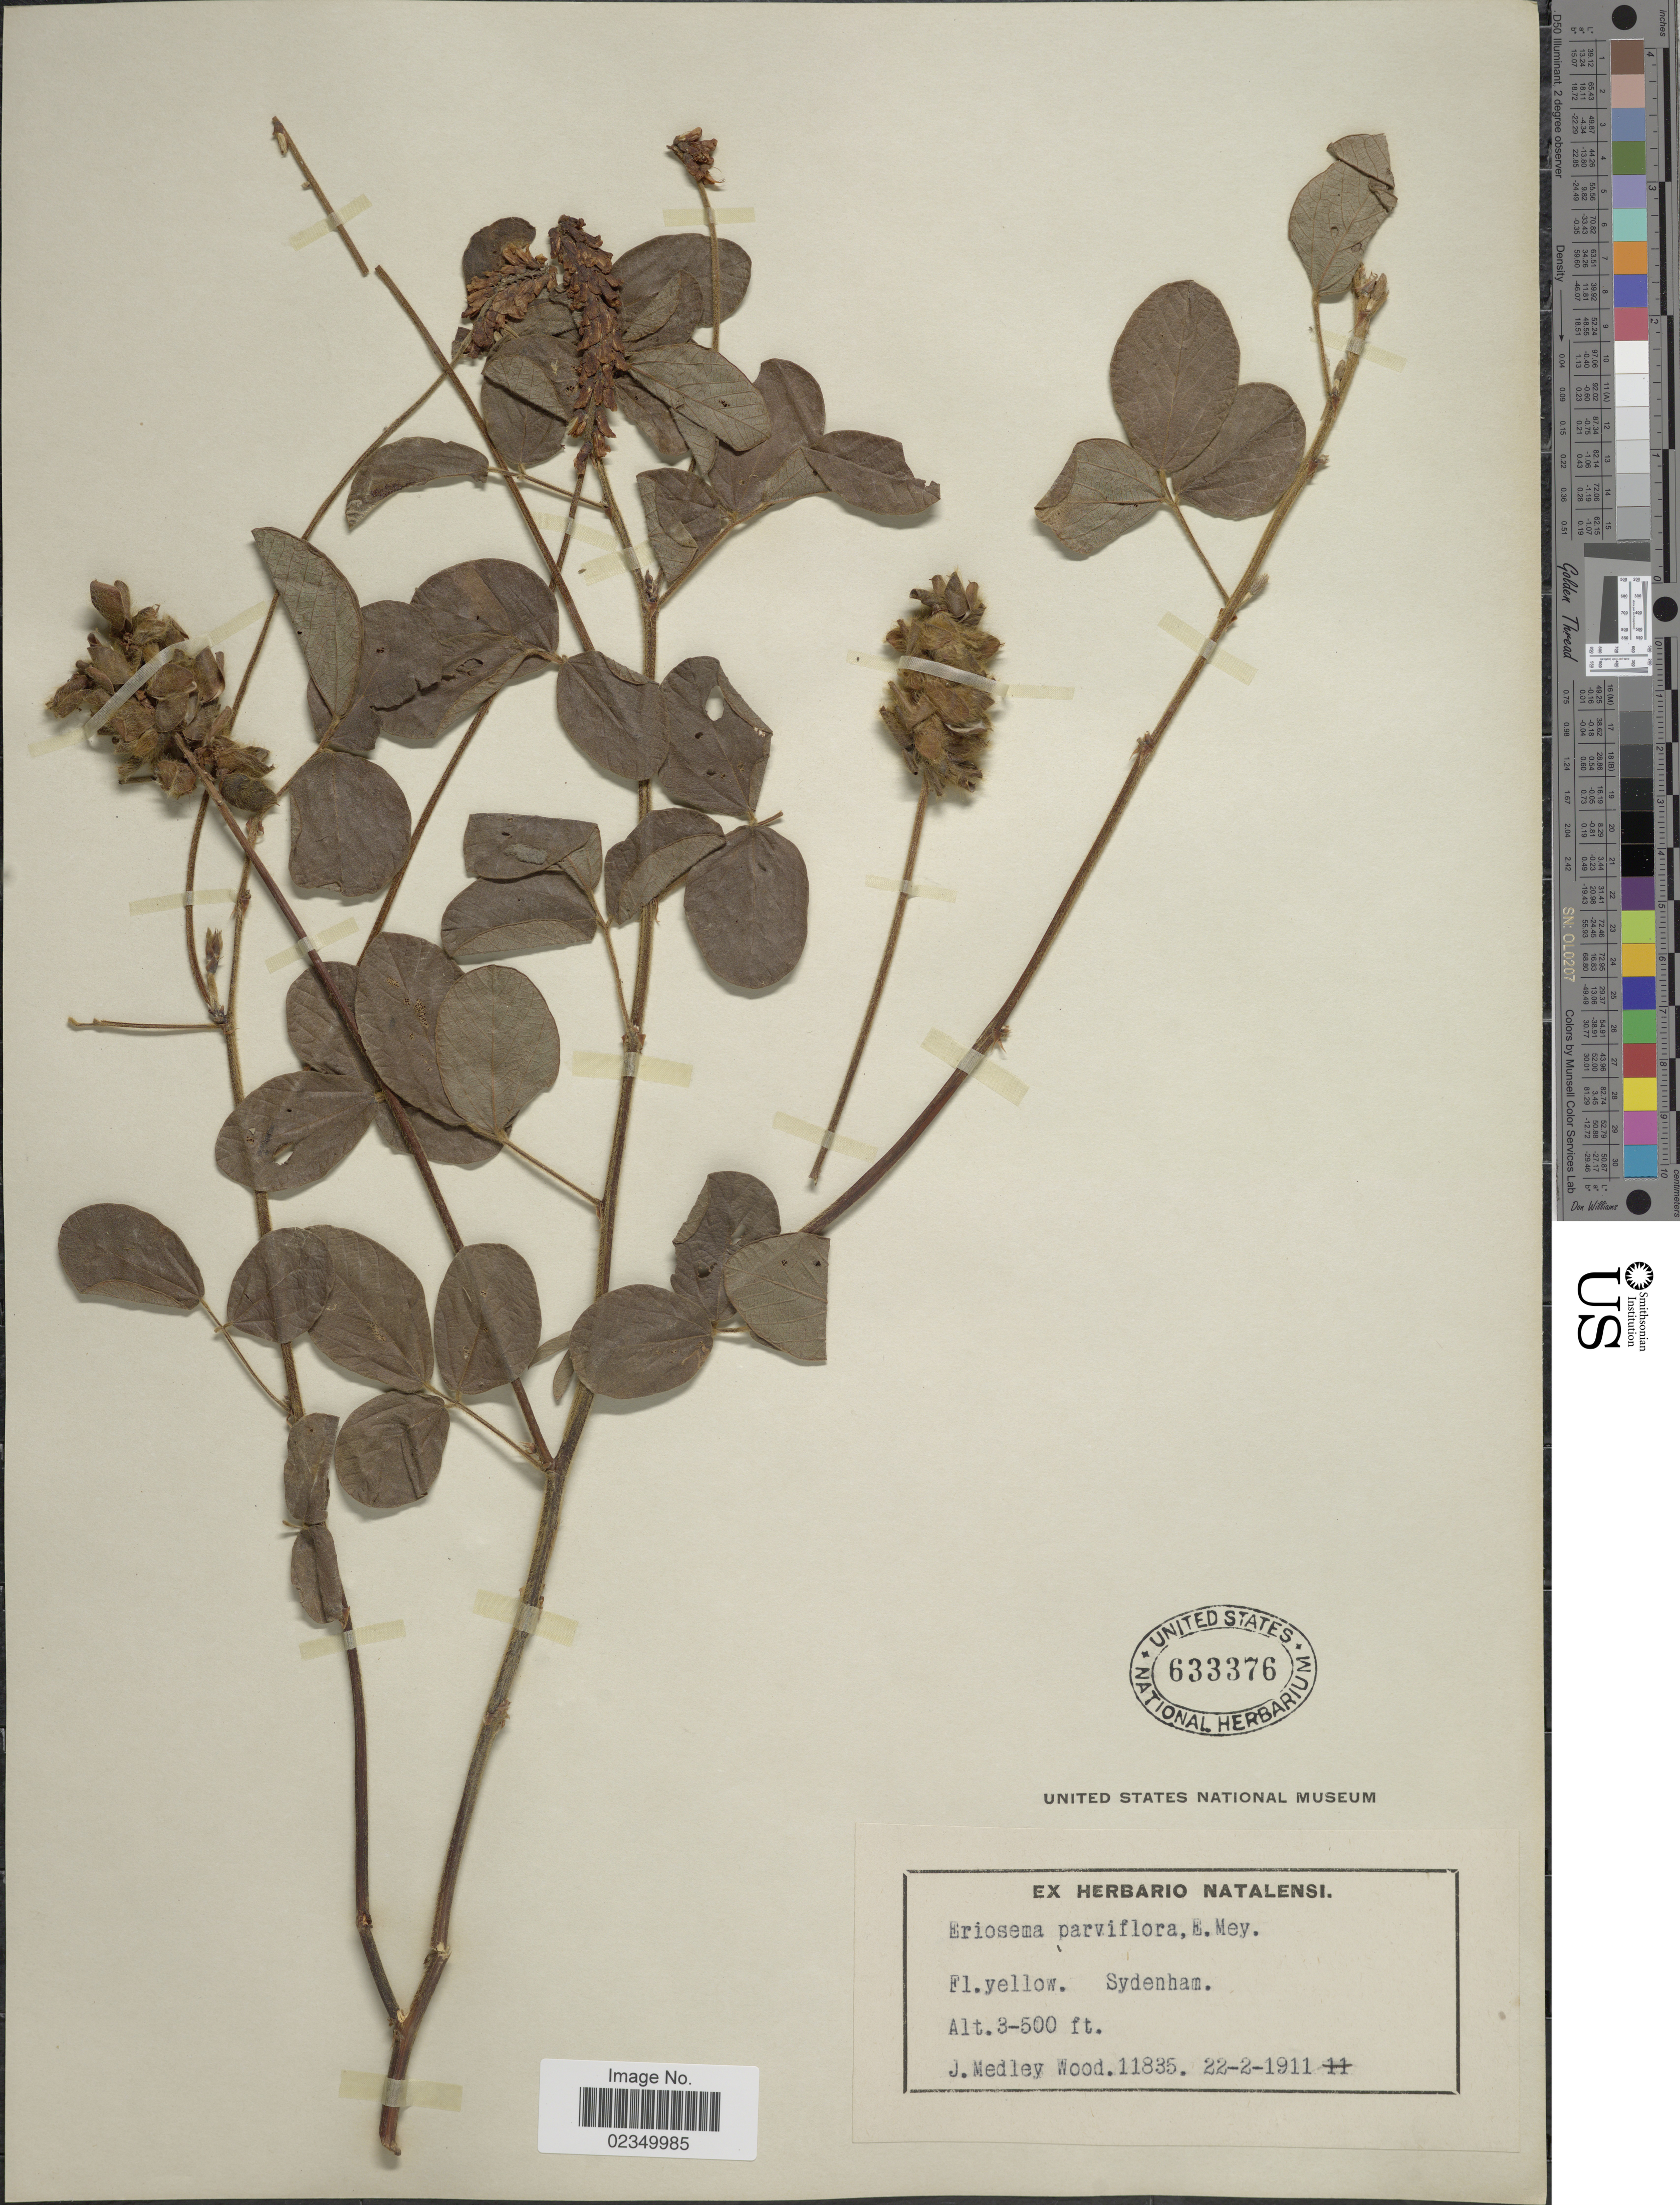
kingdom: Plantae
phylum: Tracheophyta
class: Magnoliopsida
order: Fabales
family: Fabaceae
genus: Eriosema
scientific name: Eriosema parviflorum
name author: E. Mey.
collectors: J. Medley Wood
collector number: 11835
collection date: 1911-02-22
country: South Africa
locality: Sydenham.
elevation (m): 1067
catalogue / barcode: US 633376